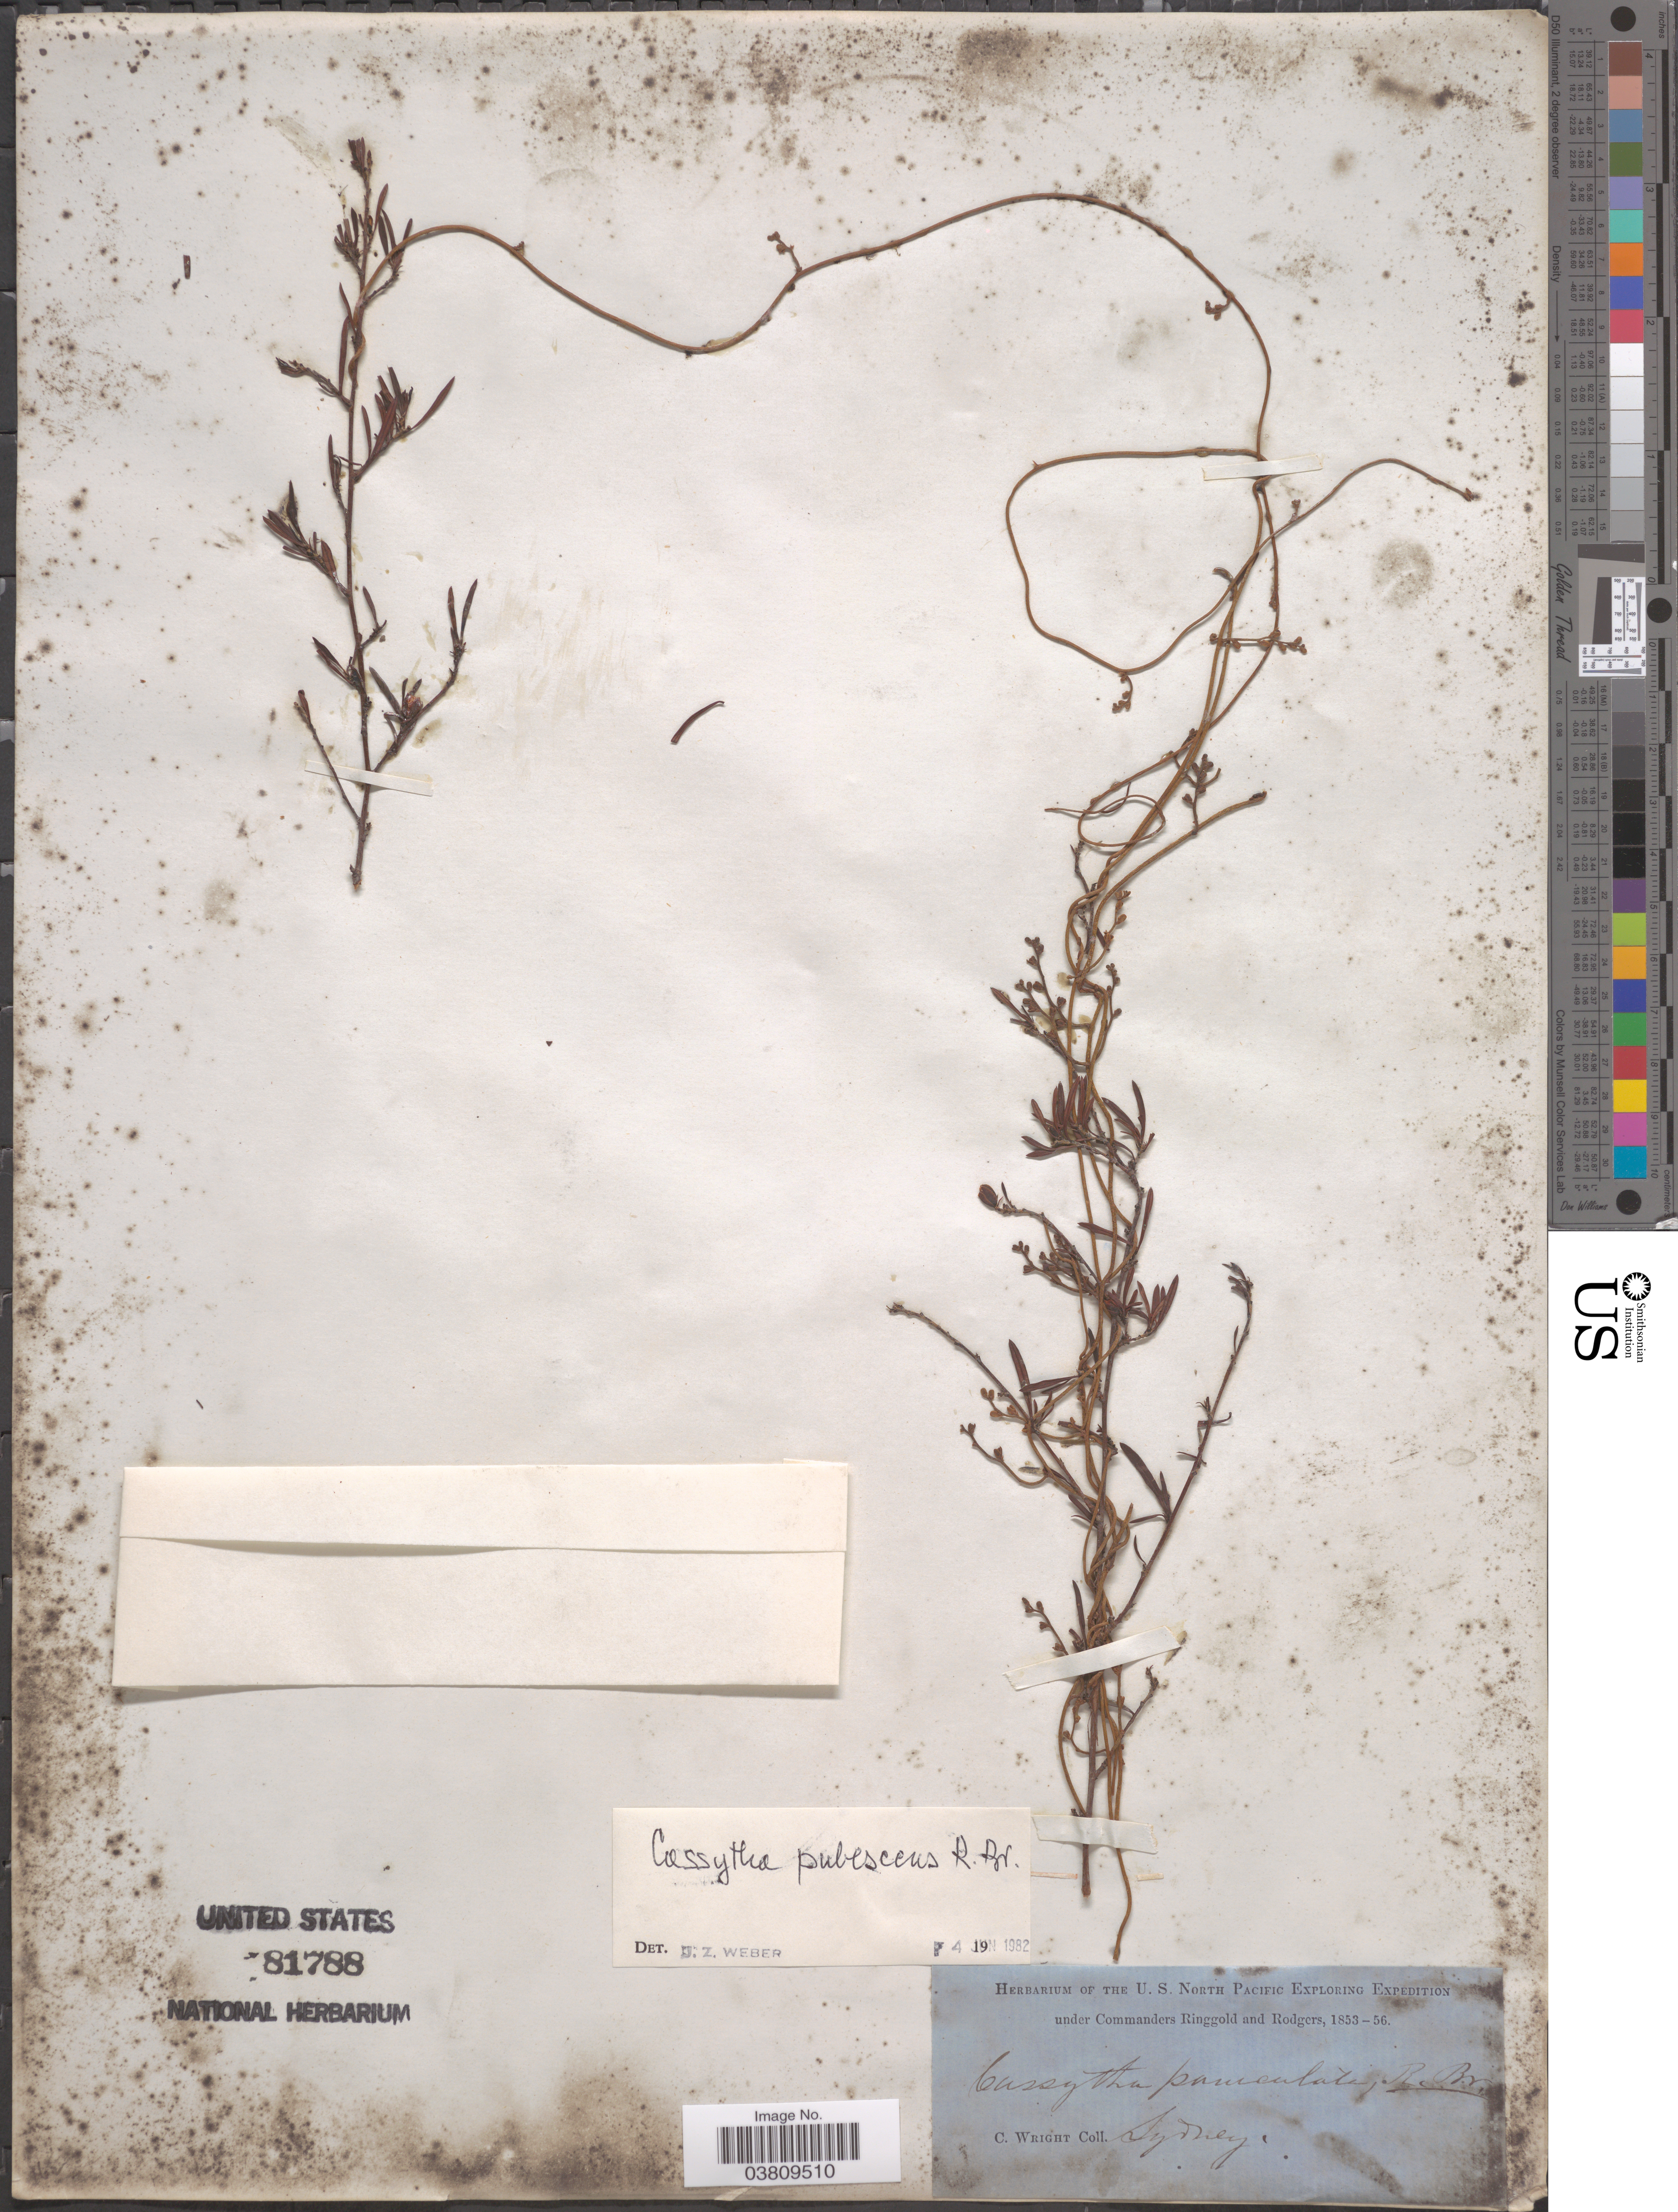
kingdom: Plantae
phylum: Tracheophyta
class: Magnoliopsida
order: Laurales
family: Lauraceae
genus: Cassytha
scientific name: Cassytha pubescens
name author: R. Br.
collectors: C. Wright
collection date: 1853/1856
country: Australia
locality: Sydney.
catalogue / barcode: US 81788